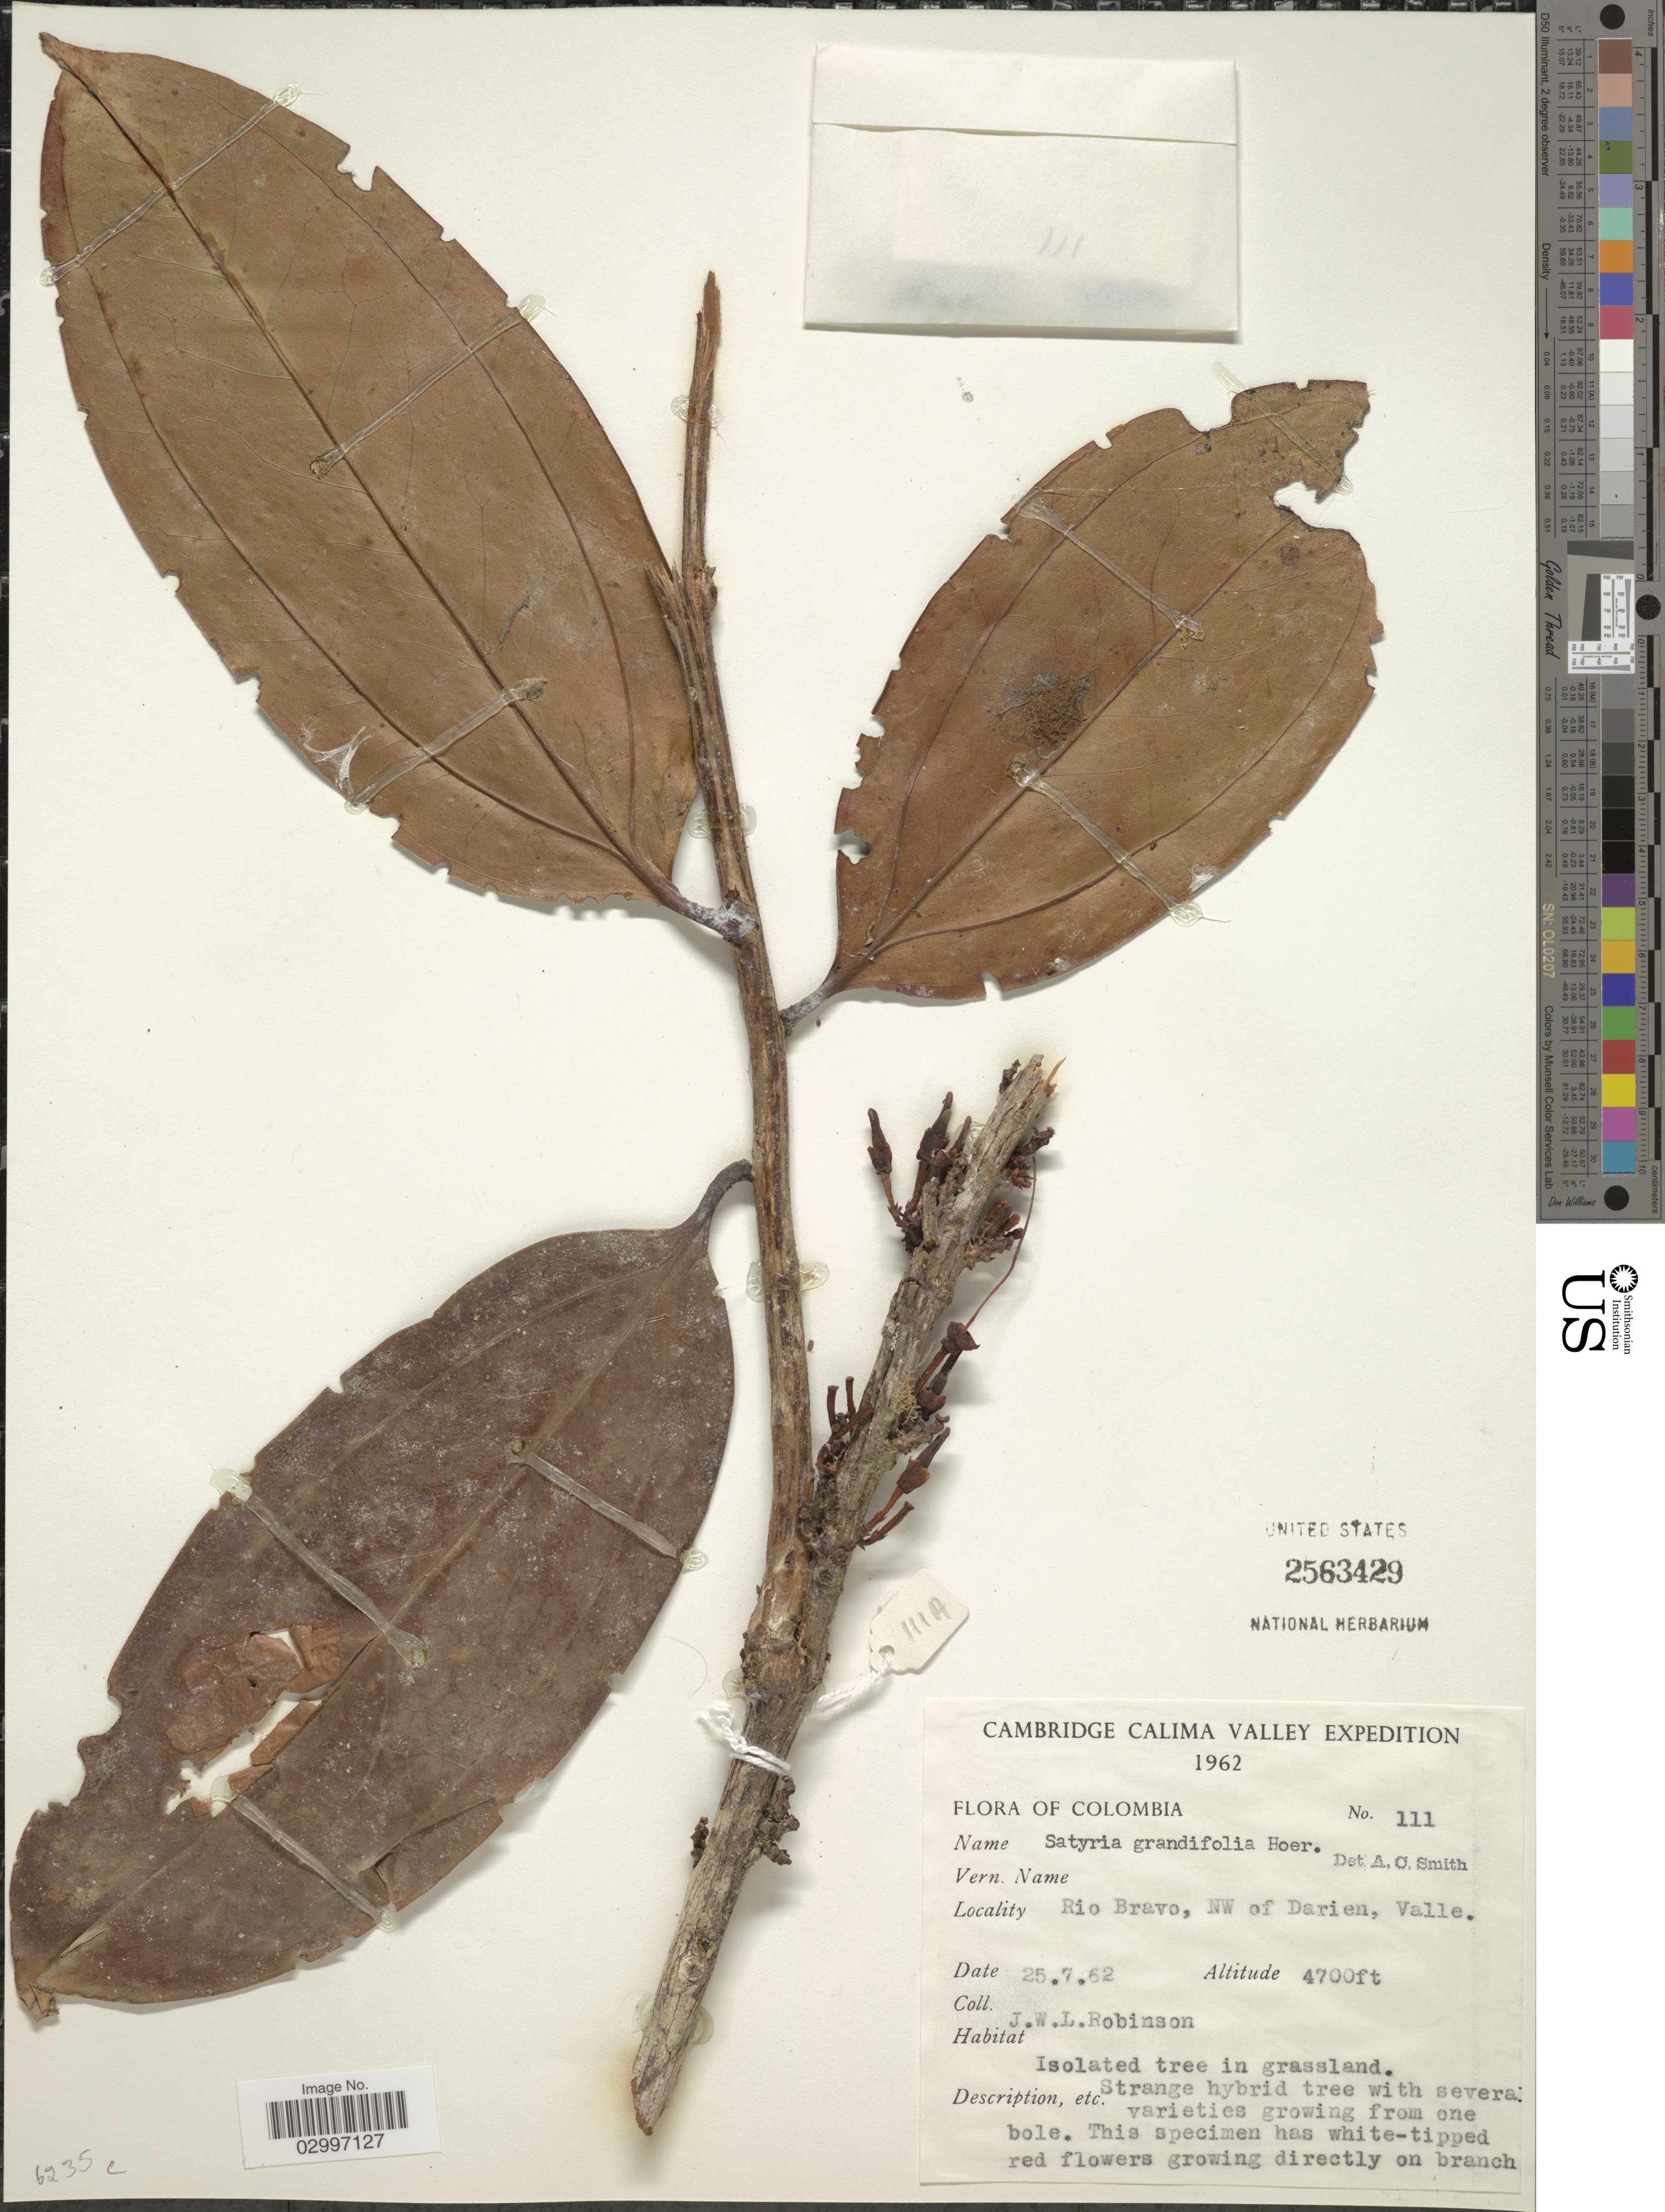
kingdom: Plantae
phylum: Tracheophyta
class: Magnoliopsida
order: Ericales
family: Ericaceae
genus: Satyria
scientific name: Satyria grandifolia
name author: Hoerold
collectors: J. W. Robinson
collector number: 111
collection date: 1962-07-25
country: Colombia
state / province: Valle del Cauca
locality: Calima Valley, Rio Bravo, NW of Darien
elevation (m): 1433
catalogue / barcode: US 2563429